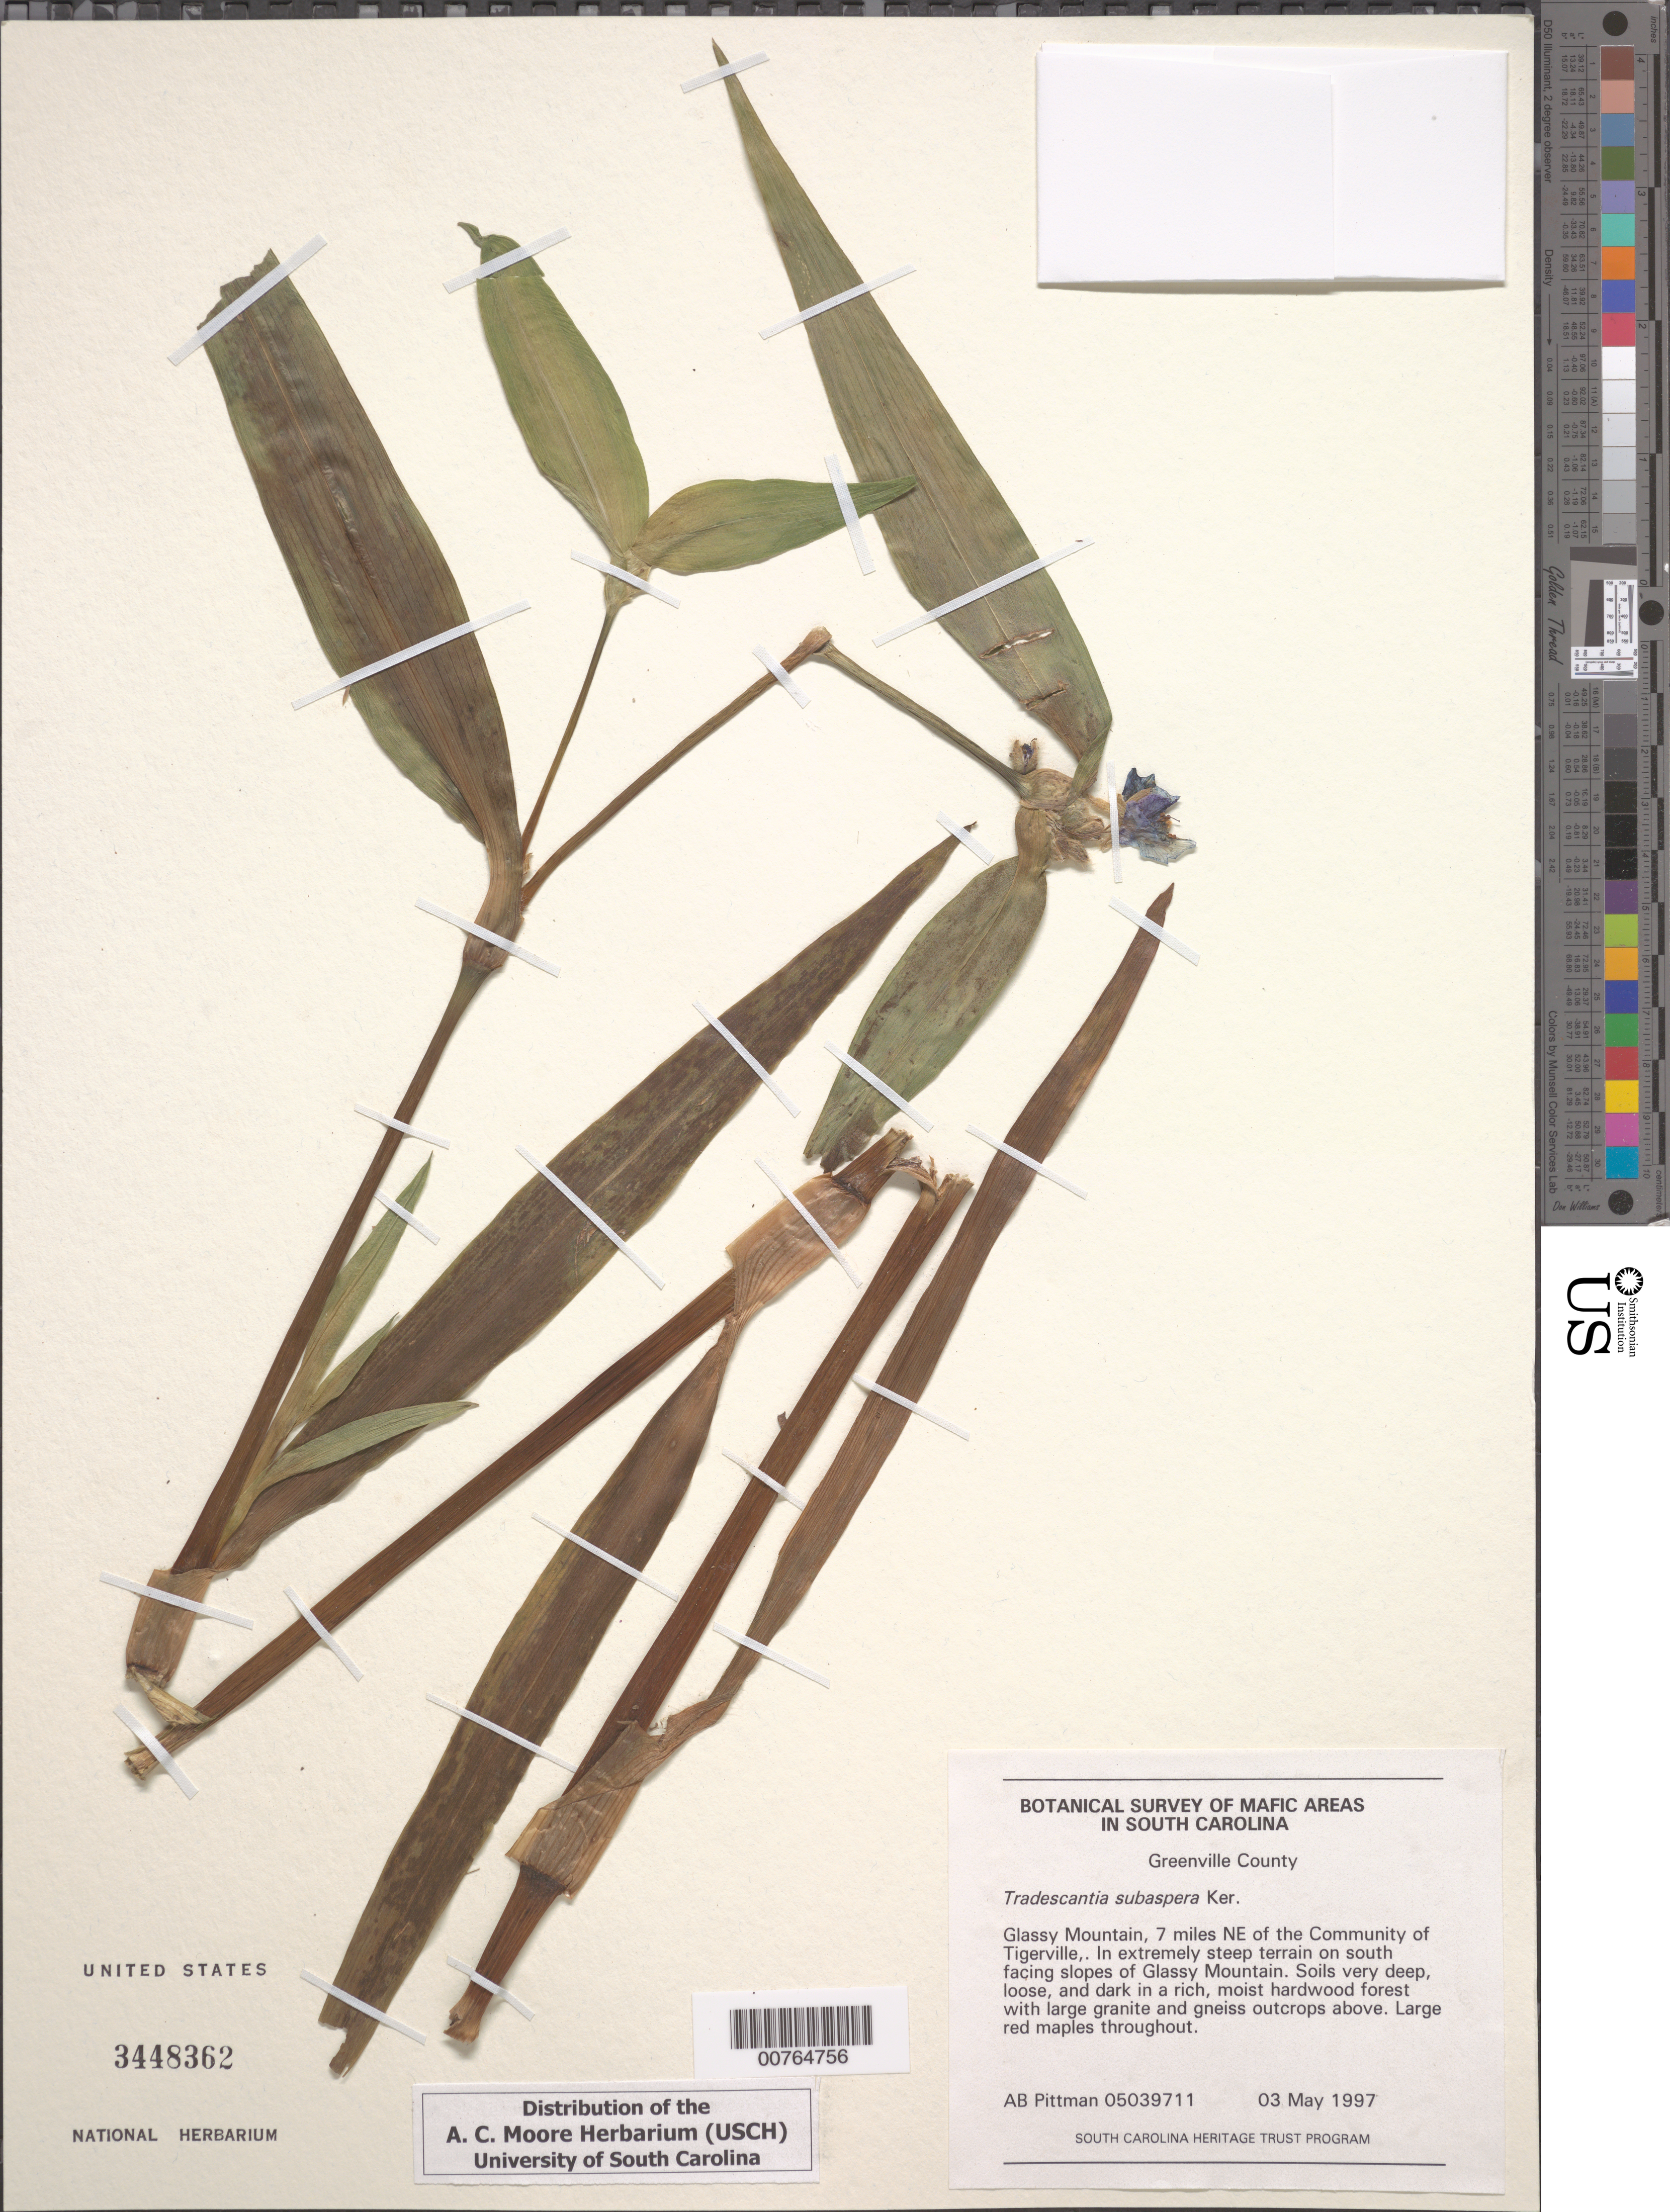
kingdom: Plantae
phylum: Tracheophyta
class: Liliopsida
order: Commelinales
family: Commelinaceae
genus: Tradescantia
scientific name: Tradescantia subaspera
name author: Ker Gawl.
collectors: A. B. Pittman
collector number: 05039711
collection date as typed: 03 May 1997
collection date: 1997-05-03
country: United States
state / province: South Carolina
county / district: Greenville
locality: NE of Tigerville.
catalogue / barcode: US 3448362